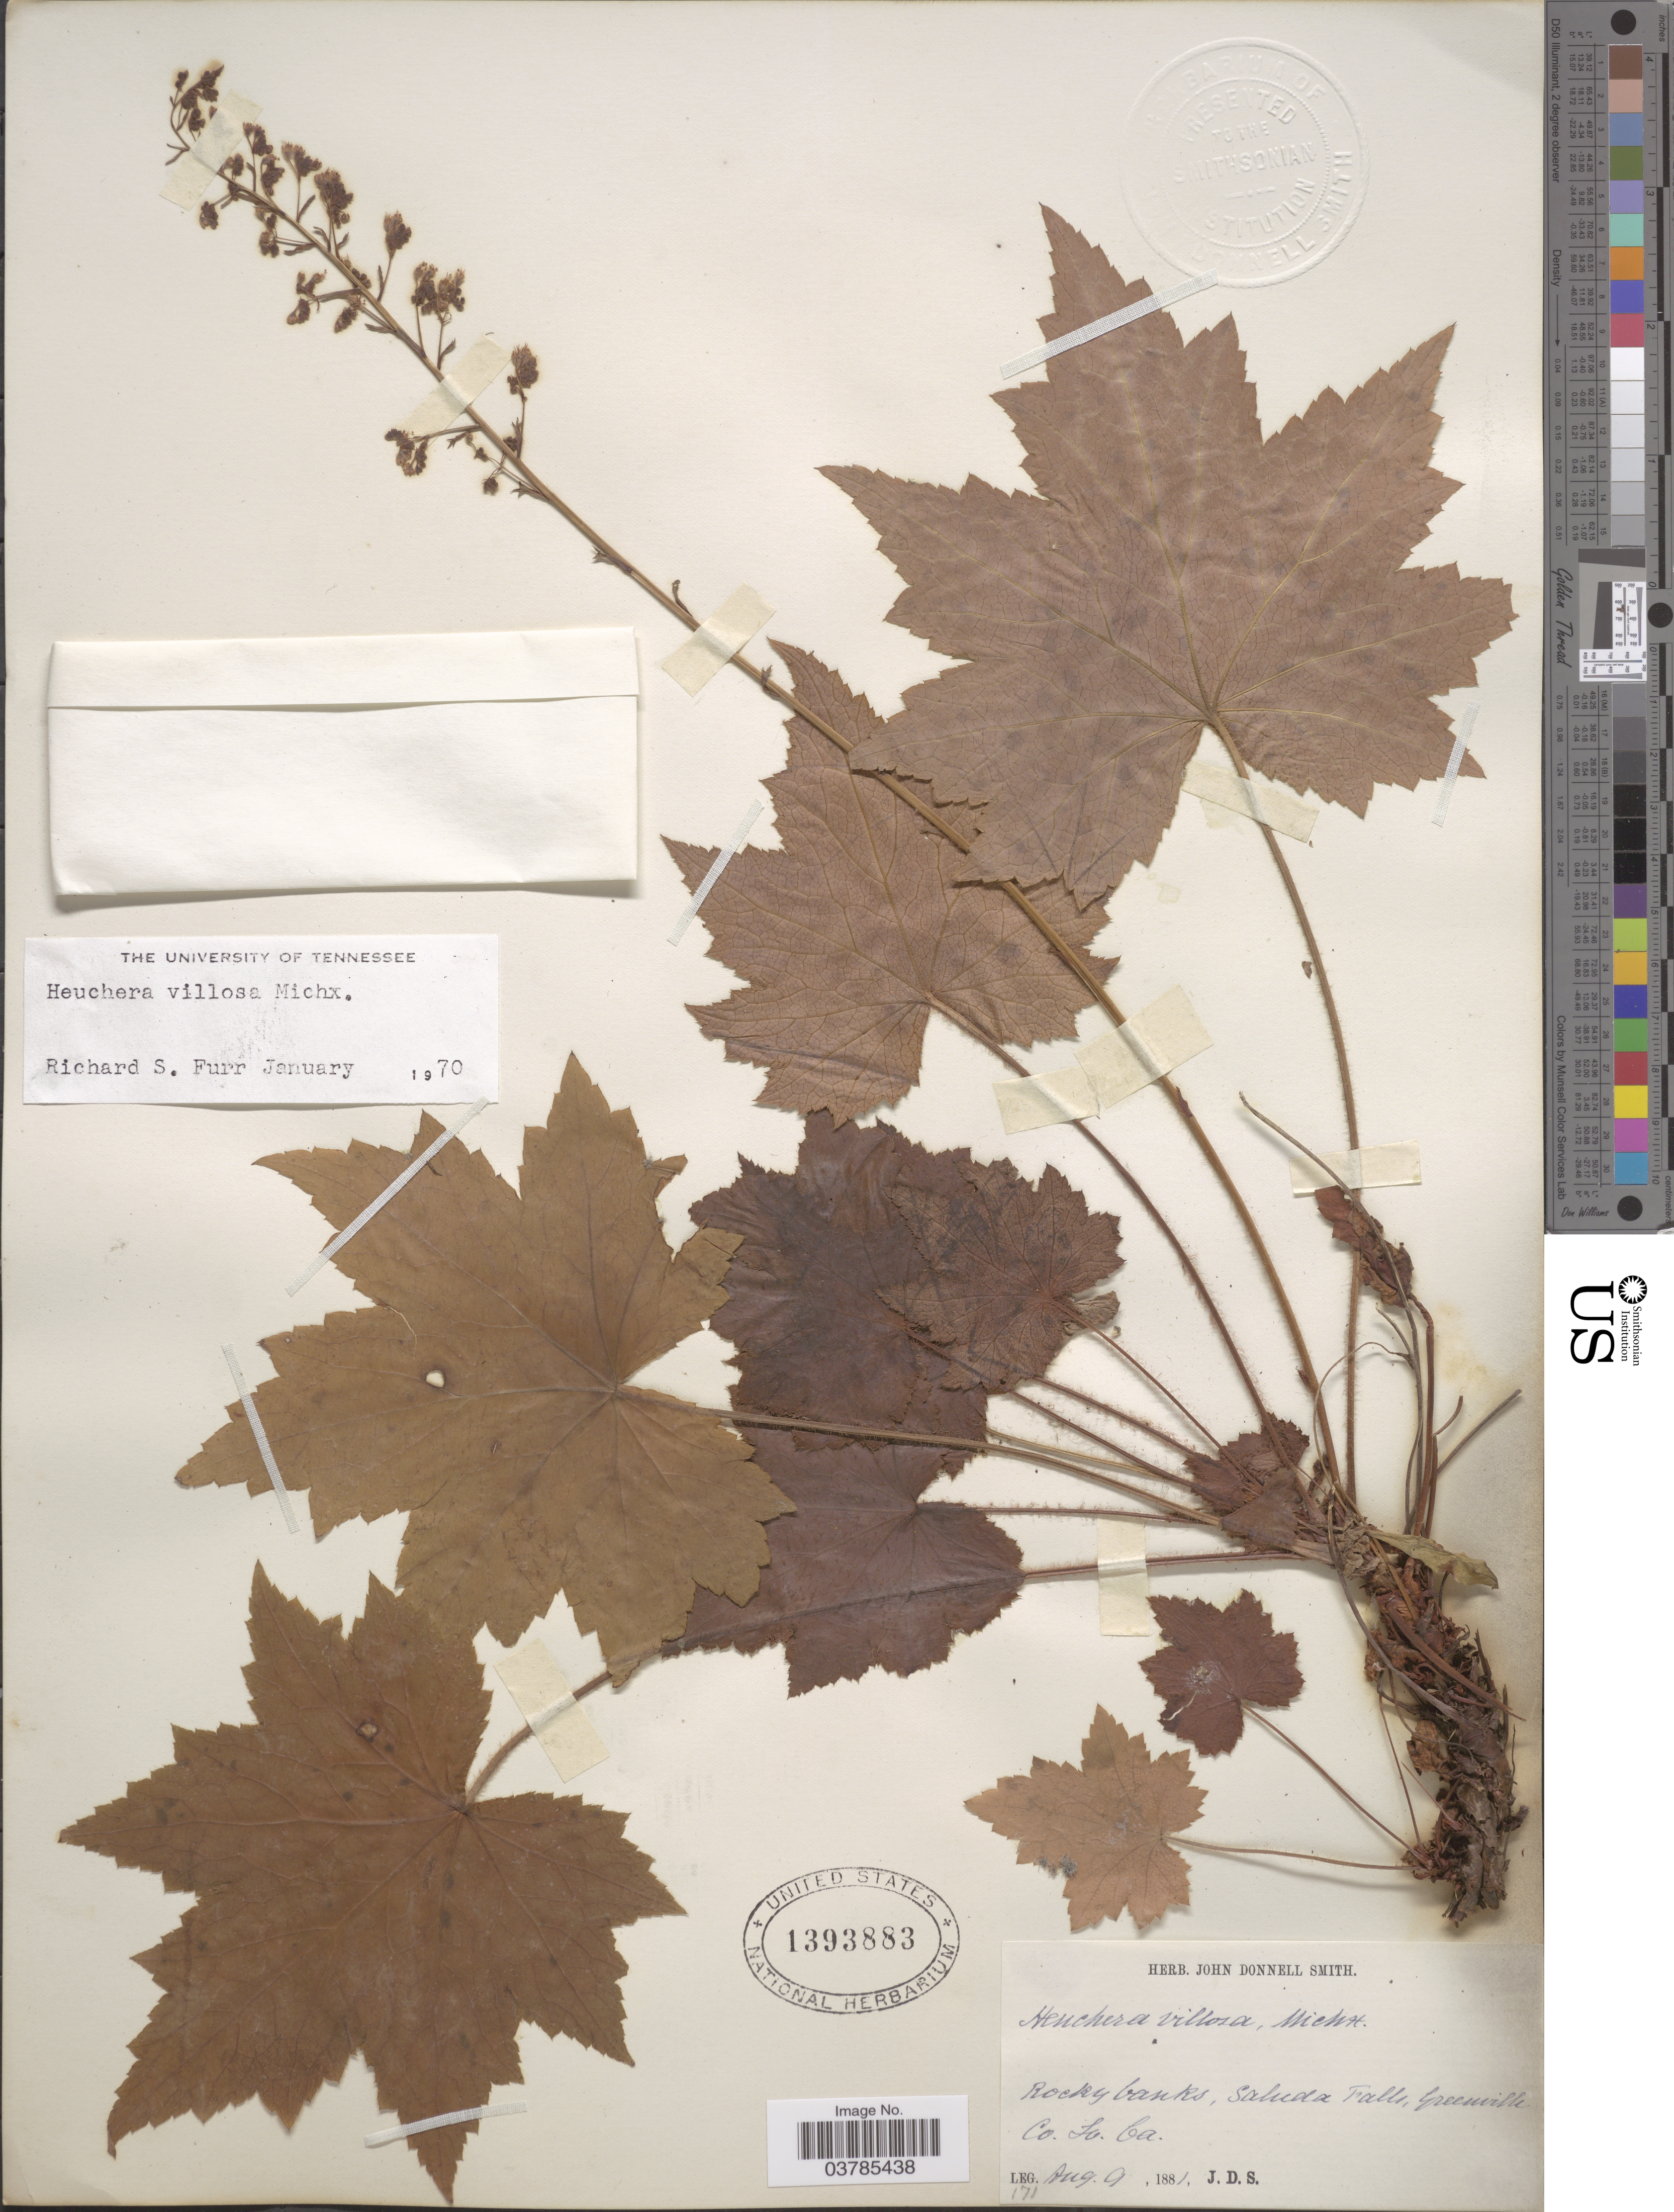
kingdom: Plantae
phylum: Tracheophyta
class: Magnoliopsida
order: Saxifragales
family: Saxifragaceae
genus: Heuchera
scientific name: Heuchera villosa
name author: Michx.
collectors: J. Donnell Smith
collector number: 171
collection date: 1881-08-09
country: United States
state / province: South Carolina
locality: Saluda Falls, Greenville Co.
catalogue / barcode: US 1393883